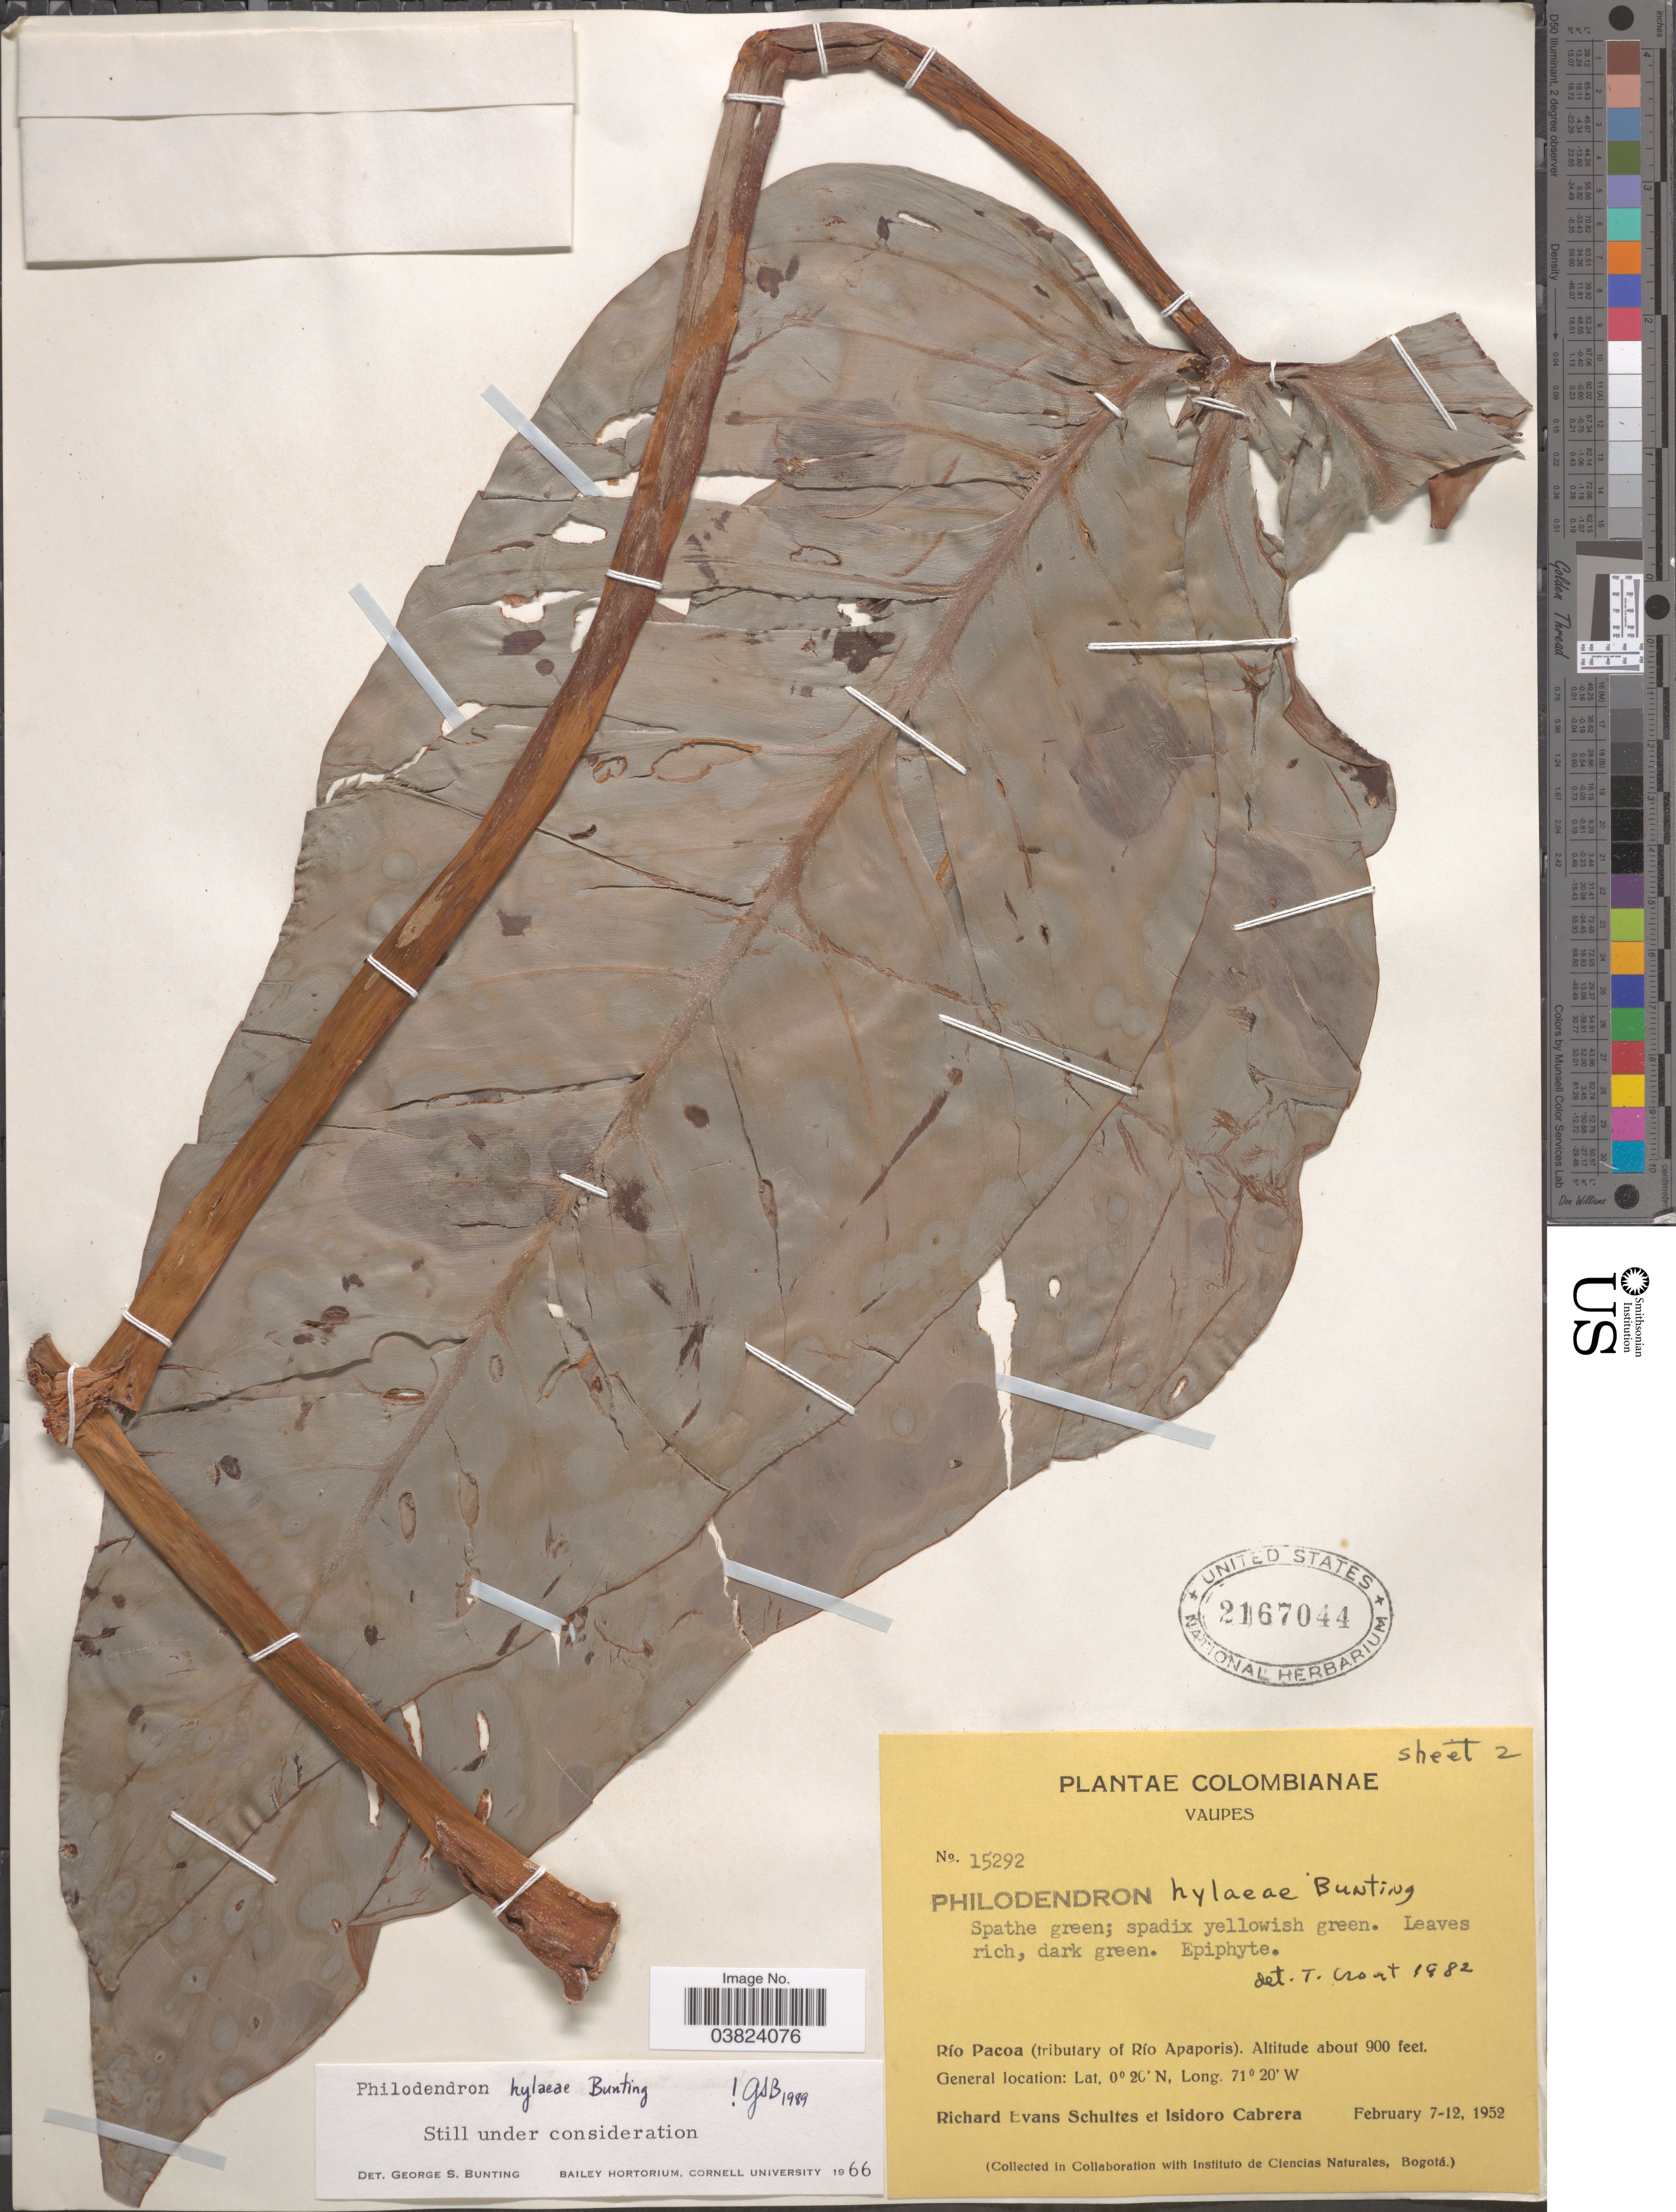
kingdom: Plantae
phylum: Tracheophyta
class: Liliopsida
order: Alismatales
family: Araceae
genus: Philodendron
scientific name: Philodendron hylaeae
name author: G.S. Bunting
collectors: R. E. Schultes & I. Cabrera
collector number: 15292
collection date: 1952-02-07/1952-02-12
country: Colombia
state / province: Vaupés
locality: Río Pacoa (tributary of Río Apaporis).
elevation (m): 274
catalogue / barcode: US 2167044